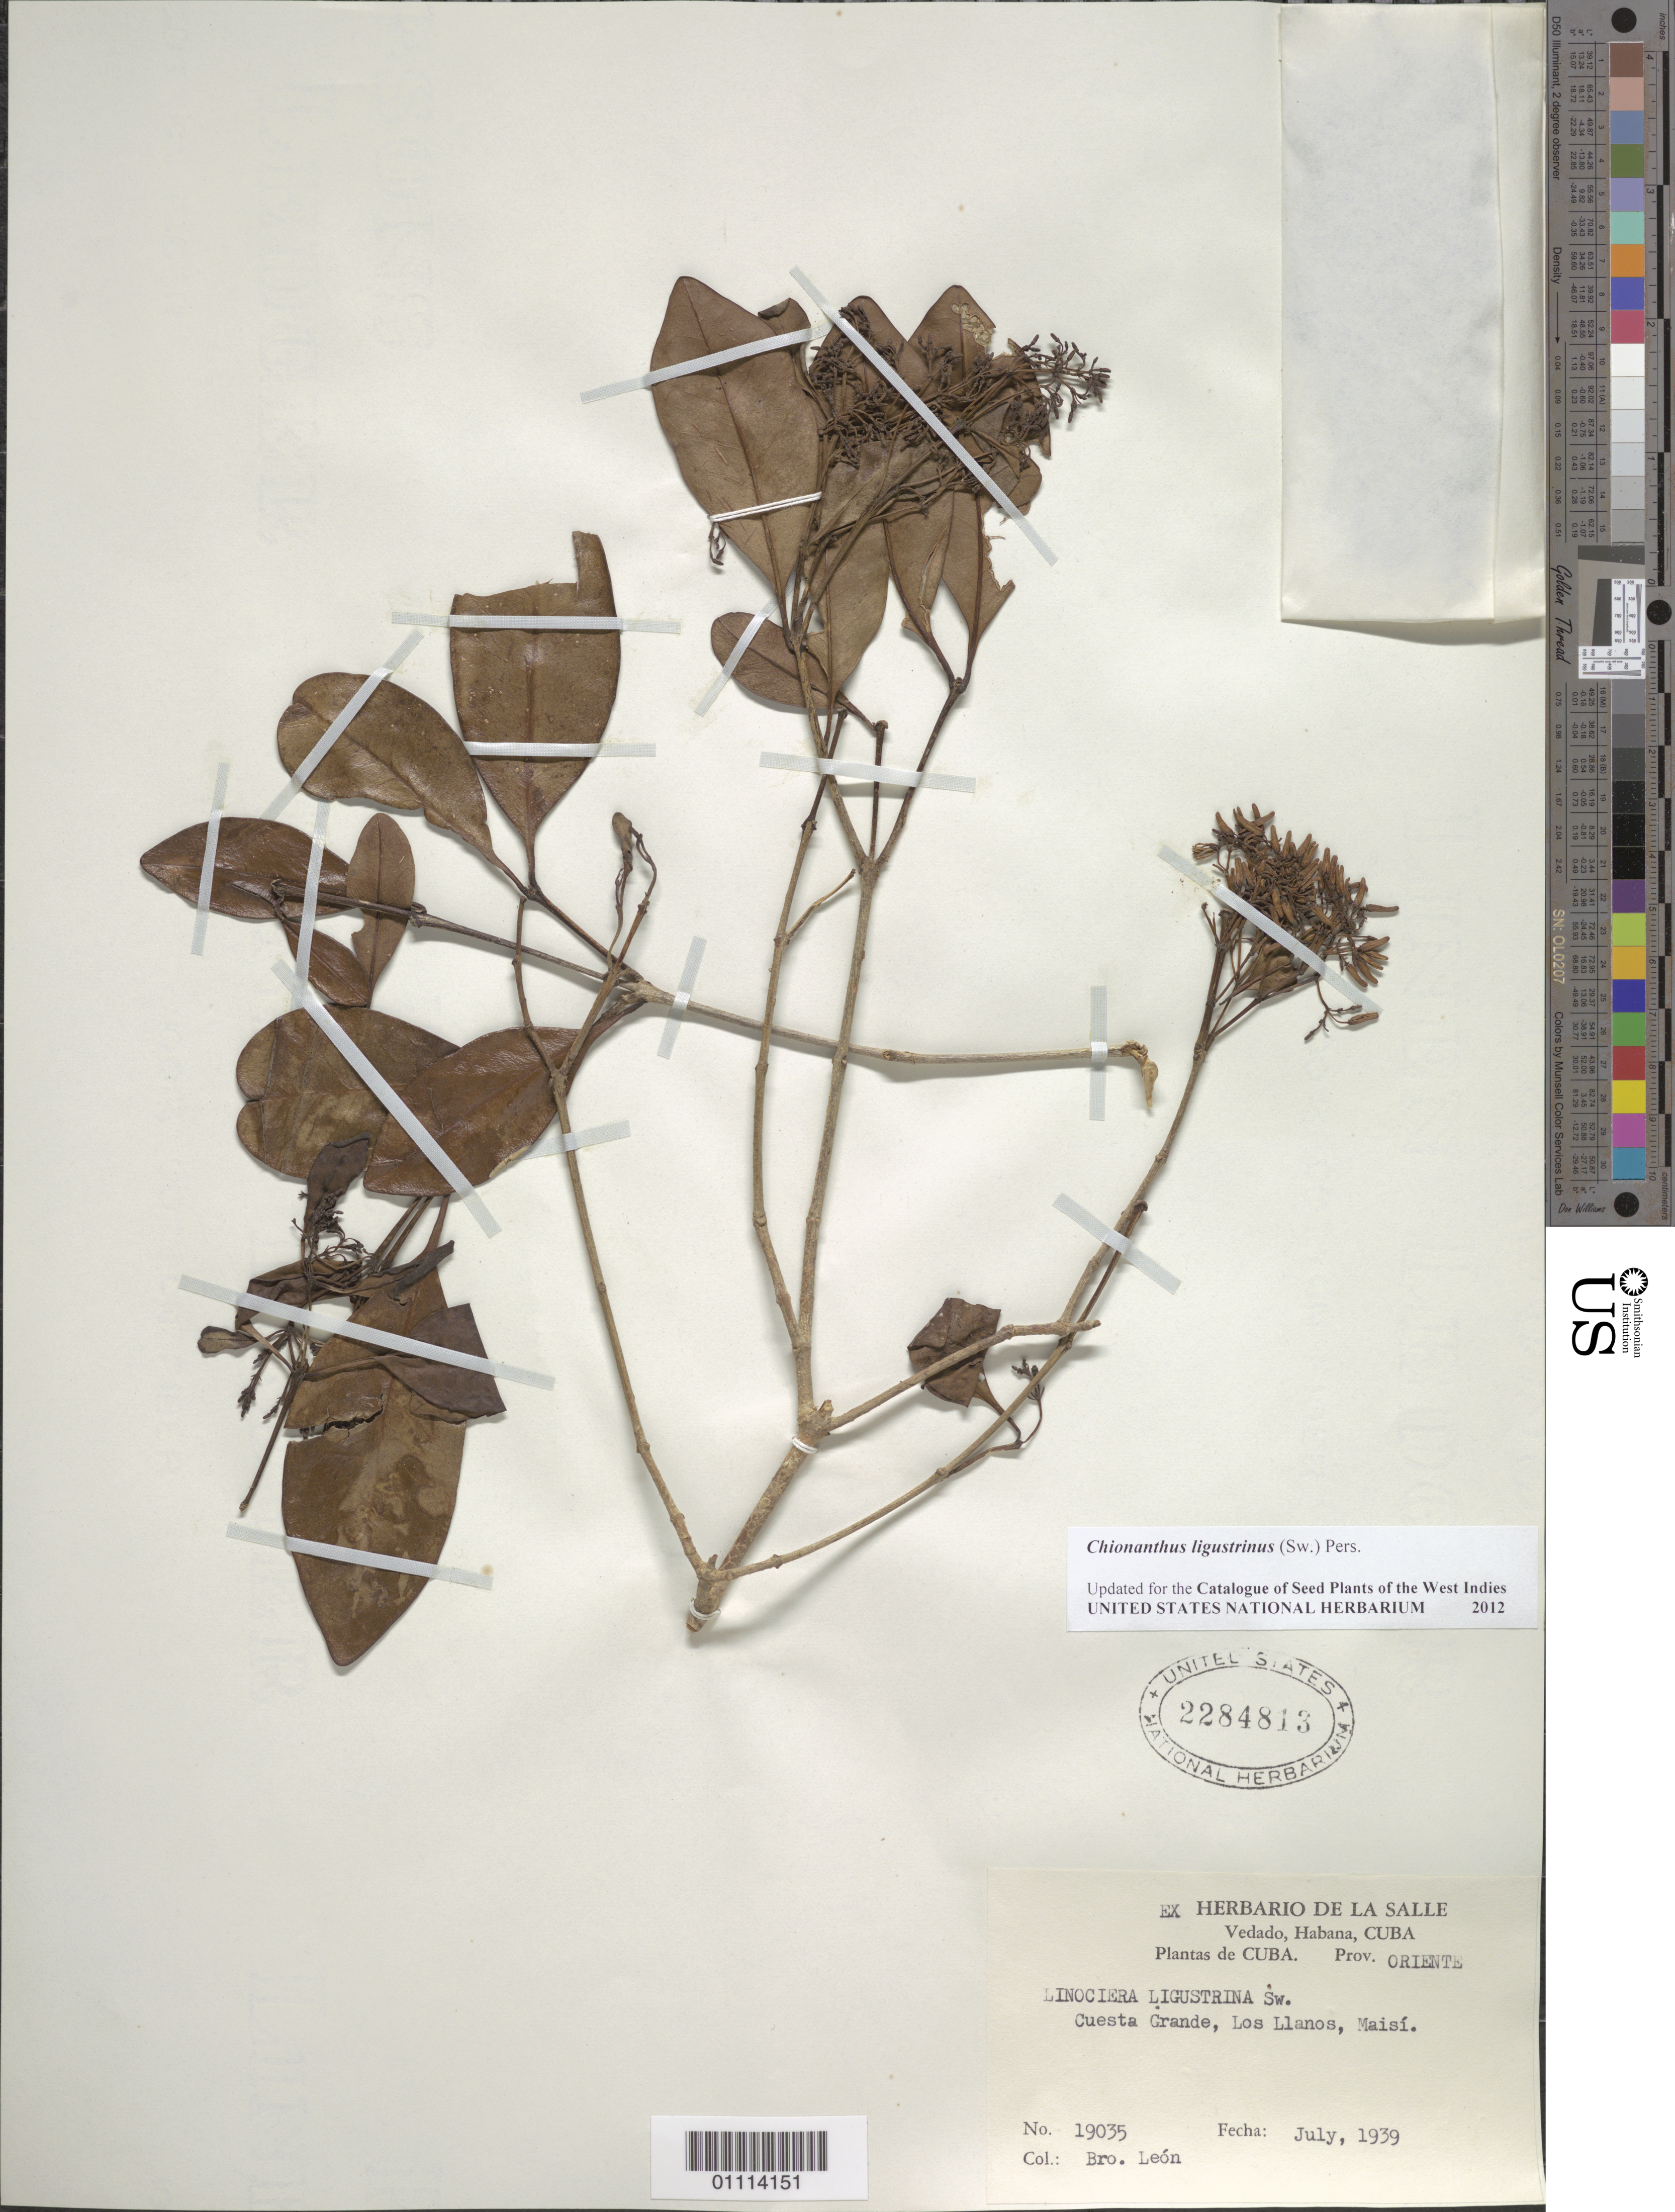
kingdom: Plantae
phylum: Tracheophyta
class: Magnoliopsida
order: Lamiales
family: Oleaceae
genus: Linociera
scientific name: Linociera ligustrina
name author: (Sw.) Sw.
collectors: Bro. León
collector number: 19035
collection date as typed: Jul 1939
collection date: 1939-07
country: Cuba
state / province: Guantánamo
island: Cuba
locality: Cuesta Grande, Los Llanos, Maisi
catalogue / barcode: US 2284813